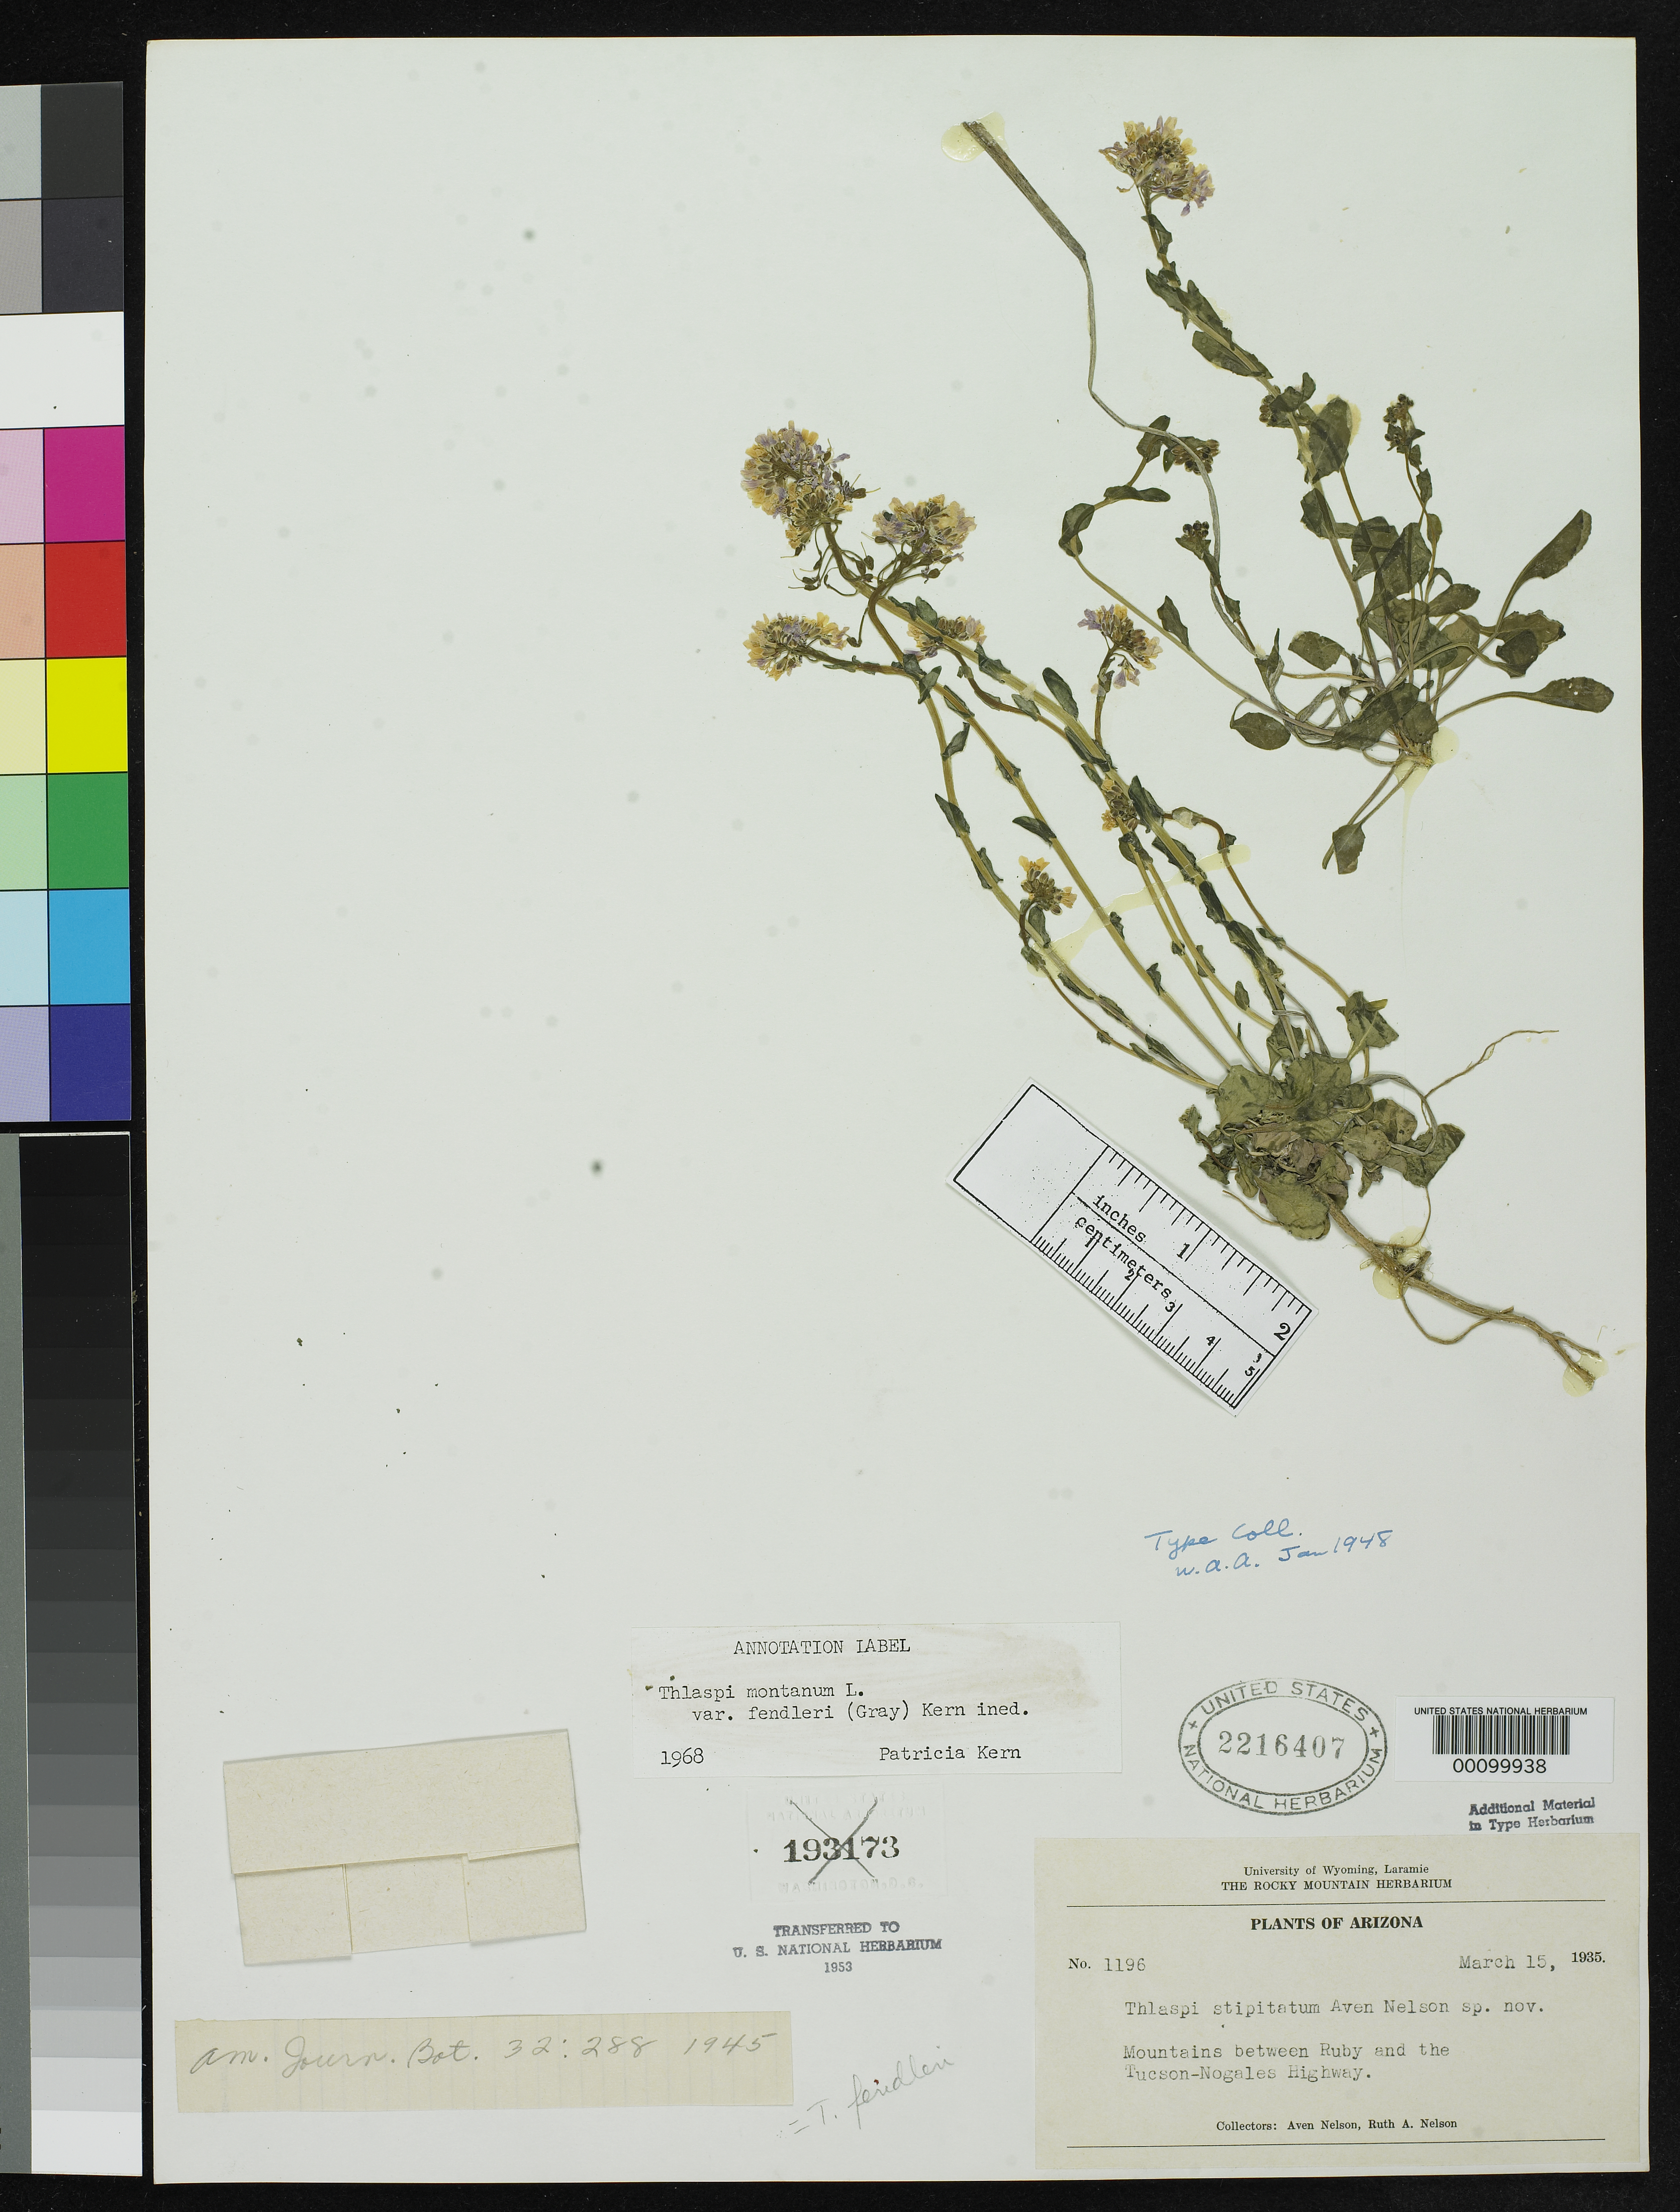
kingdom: Plantae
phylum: Tracheophyta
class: Magnoliopsida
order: Brassicales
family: Brassicaceae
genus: Thlaspi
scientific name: Thlaspi stipitatum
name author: A. Nelson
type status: Isotype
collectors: A. Nelson & R. A. Nelson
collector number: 1196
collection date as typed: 15 Mar 1935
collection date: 1935-03-15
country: United States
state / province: Arizona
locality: Mountains between Ruby & Tucson-Nogales Highway.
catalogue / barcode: US 2216407